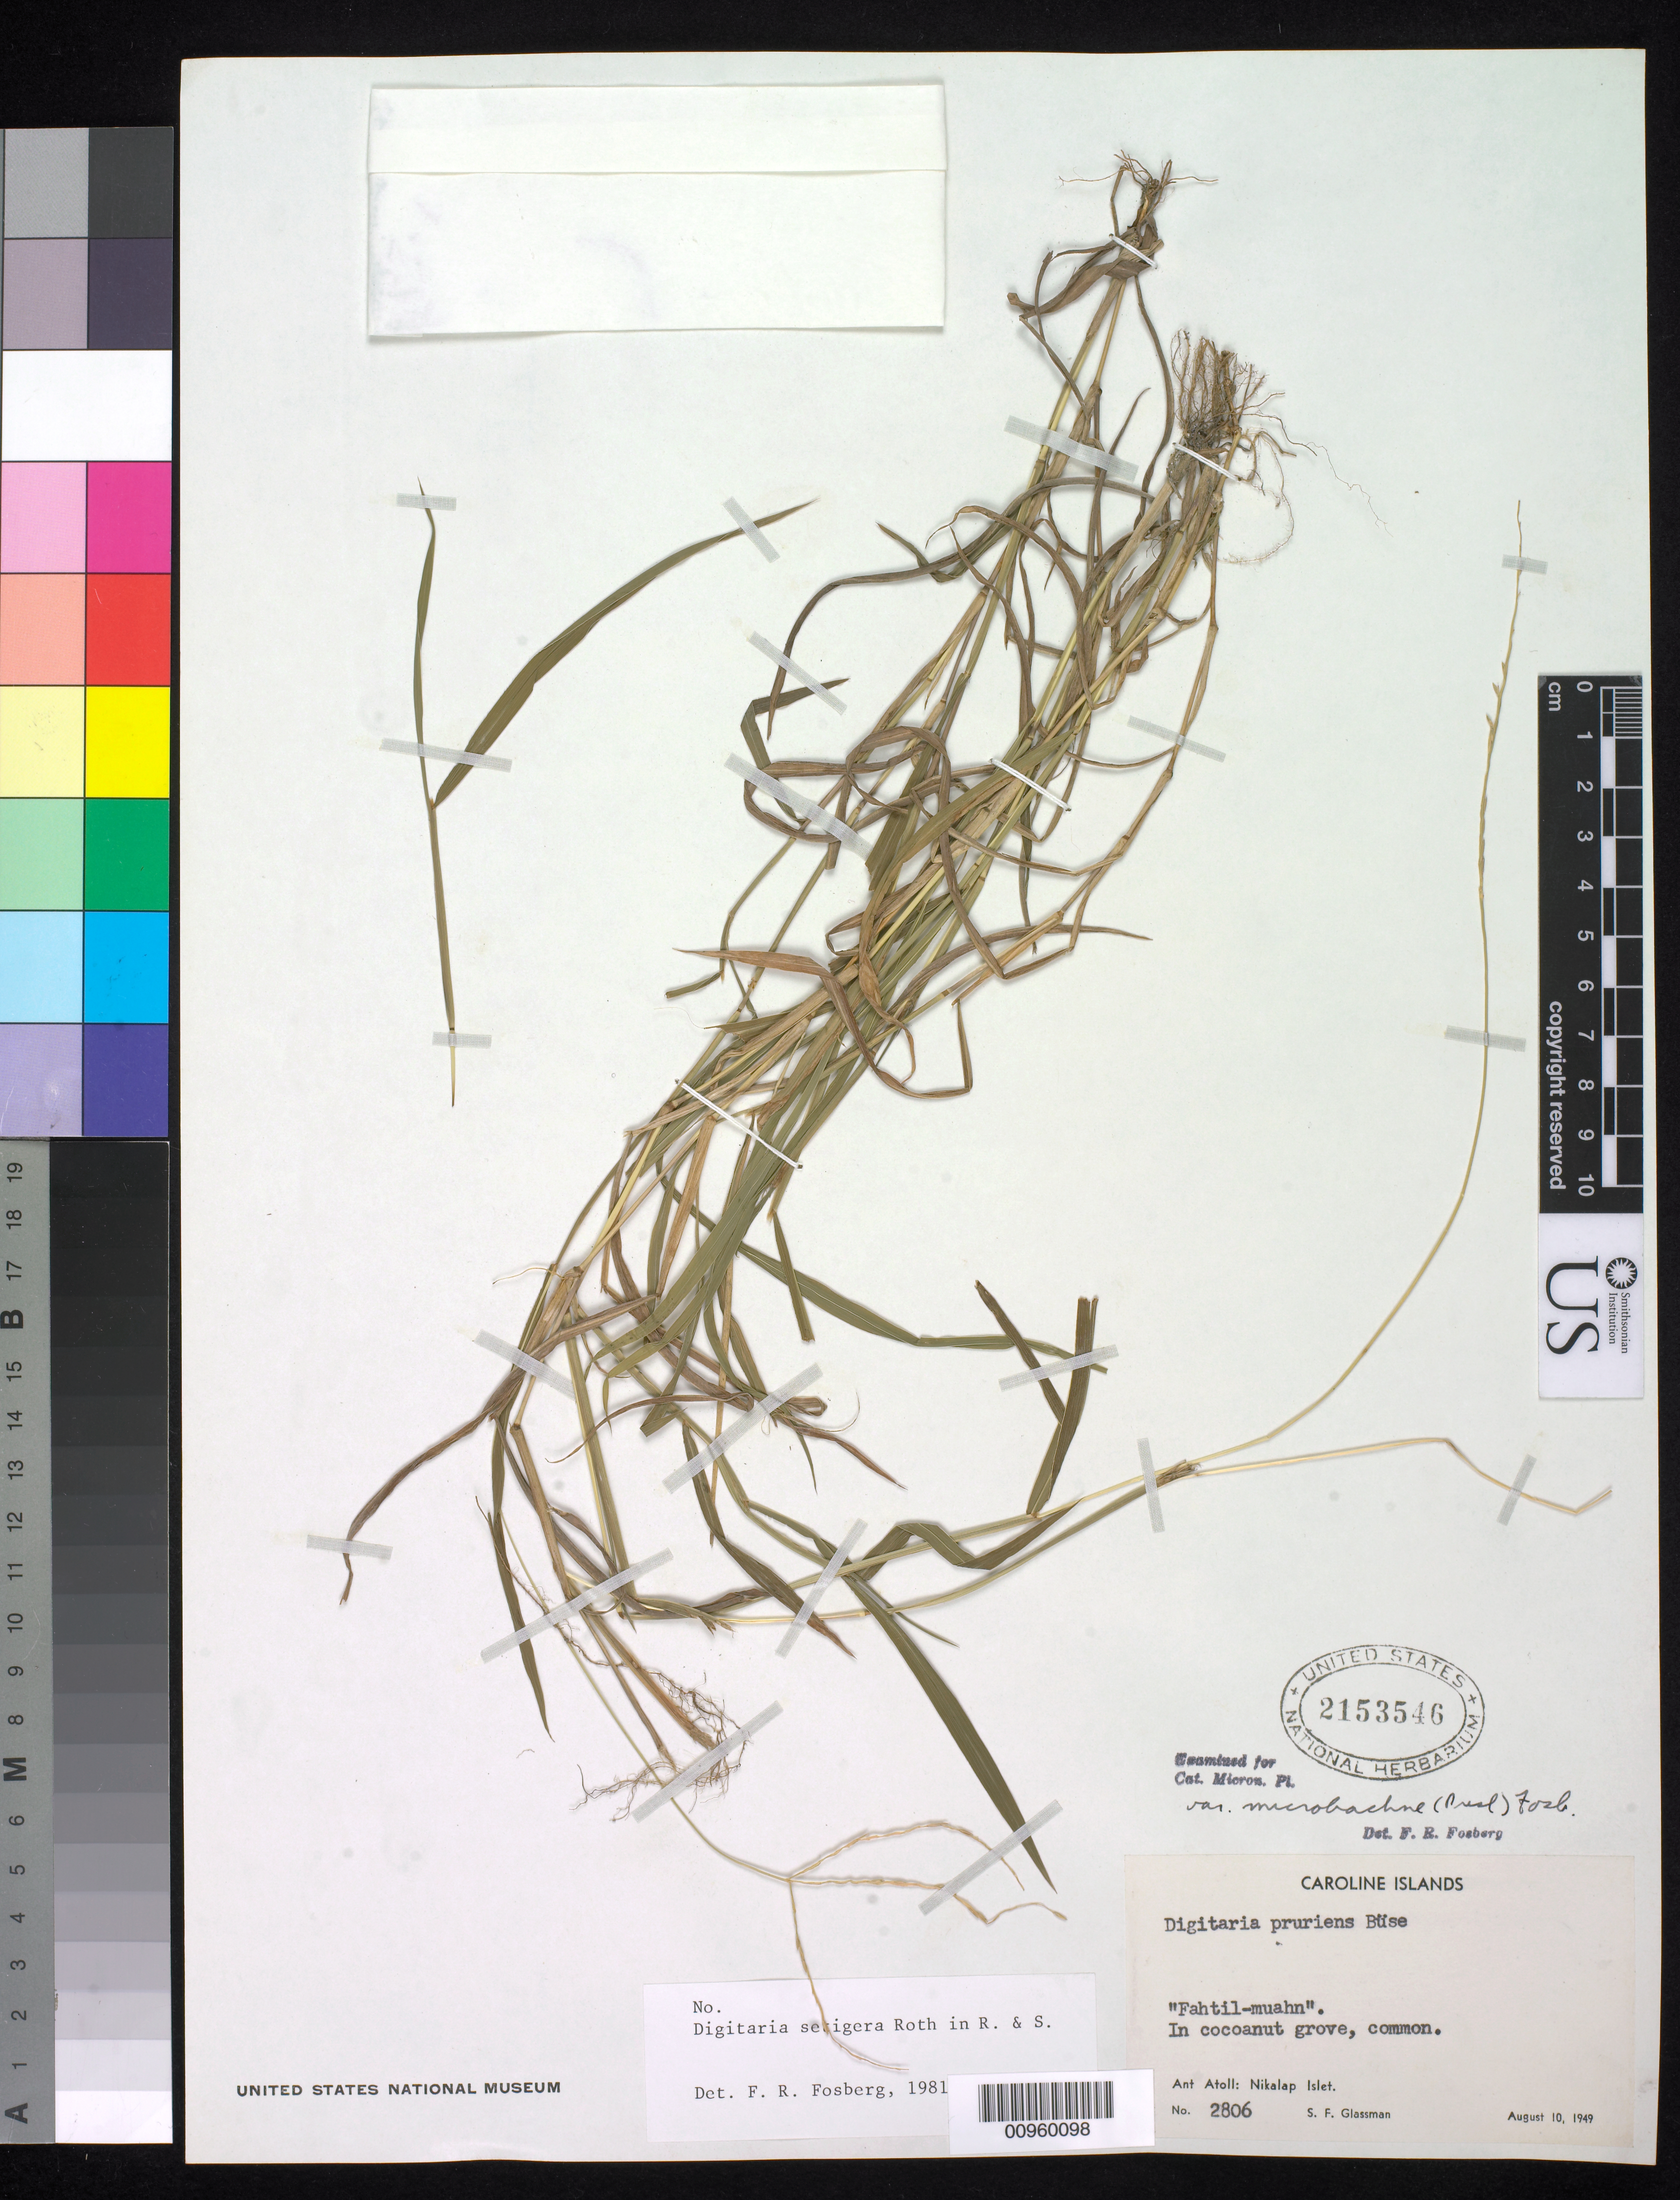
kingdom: Plantae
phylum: Tracheophyta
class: Liliopsida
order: Poales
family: Poaceae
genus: Digitaria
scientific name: Digitaria setigera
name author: Roth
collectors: S. F. Glassman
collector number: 2806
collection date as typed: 10 Aug 1949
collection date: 1949-08-10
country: Micronesia, Federated States of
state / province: Pohnpei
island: Ant Atoll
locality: Nikalap Islet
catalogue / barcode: US 2153546